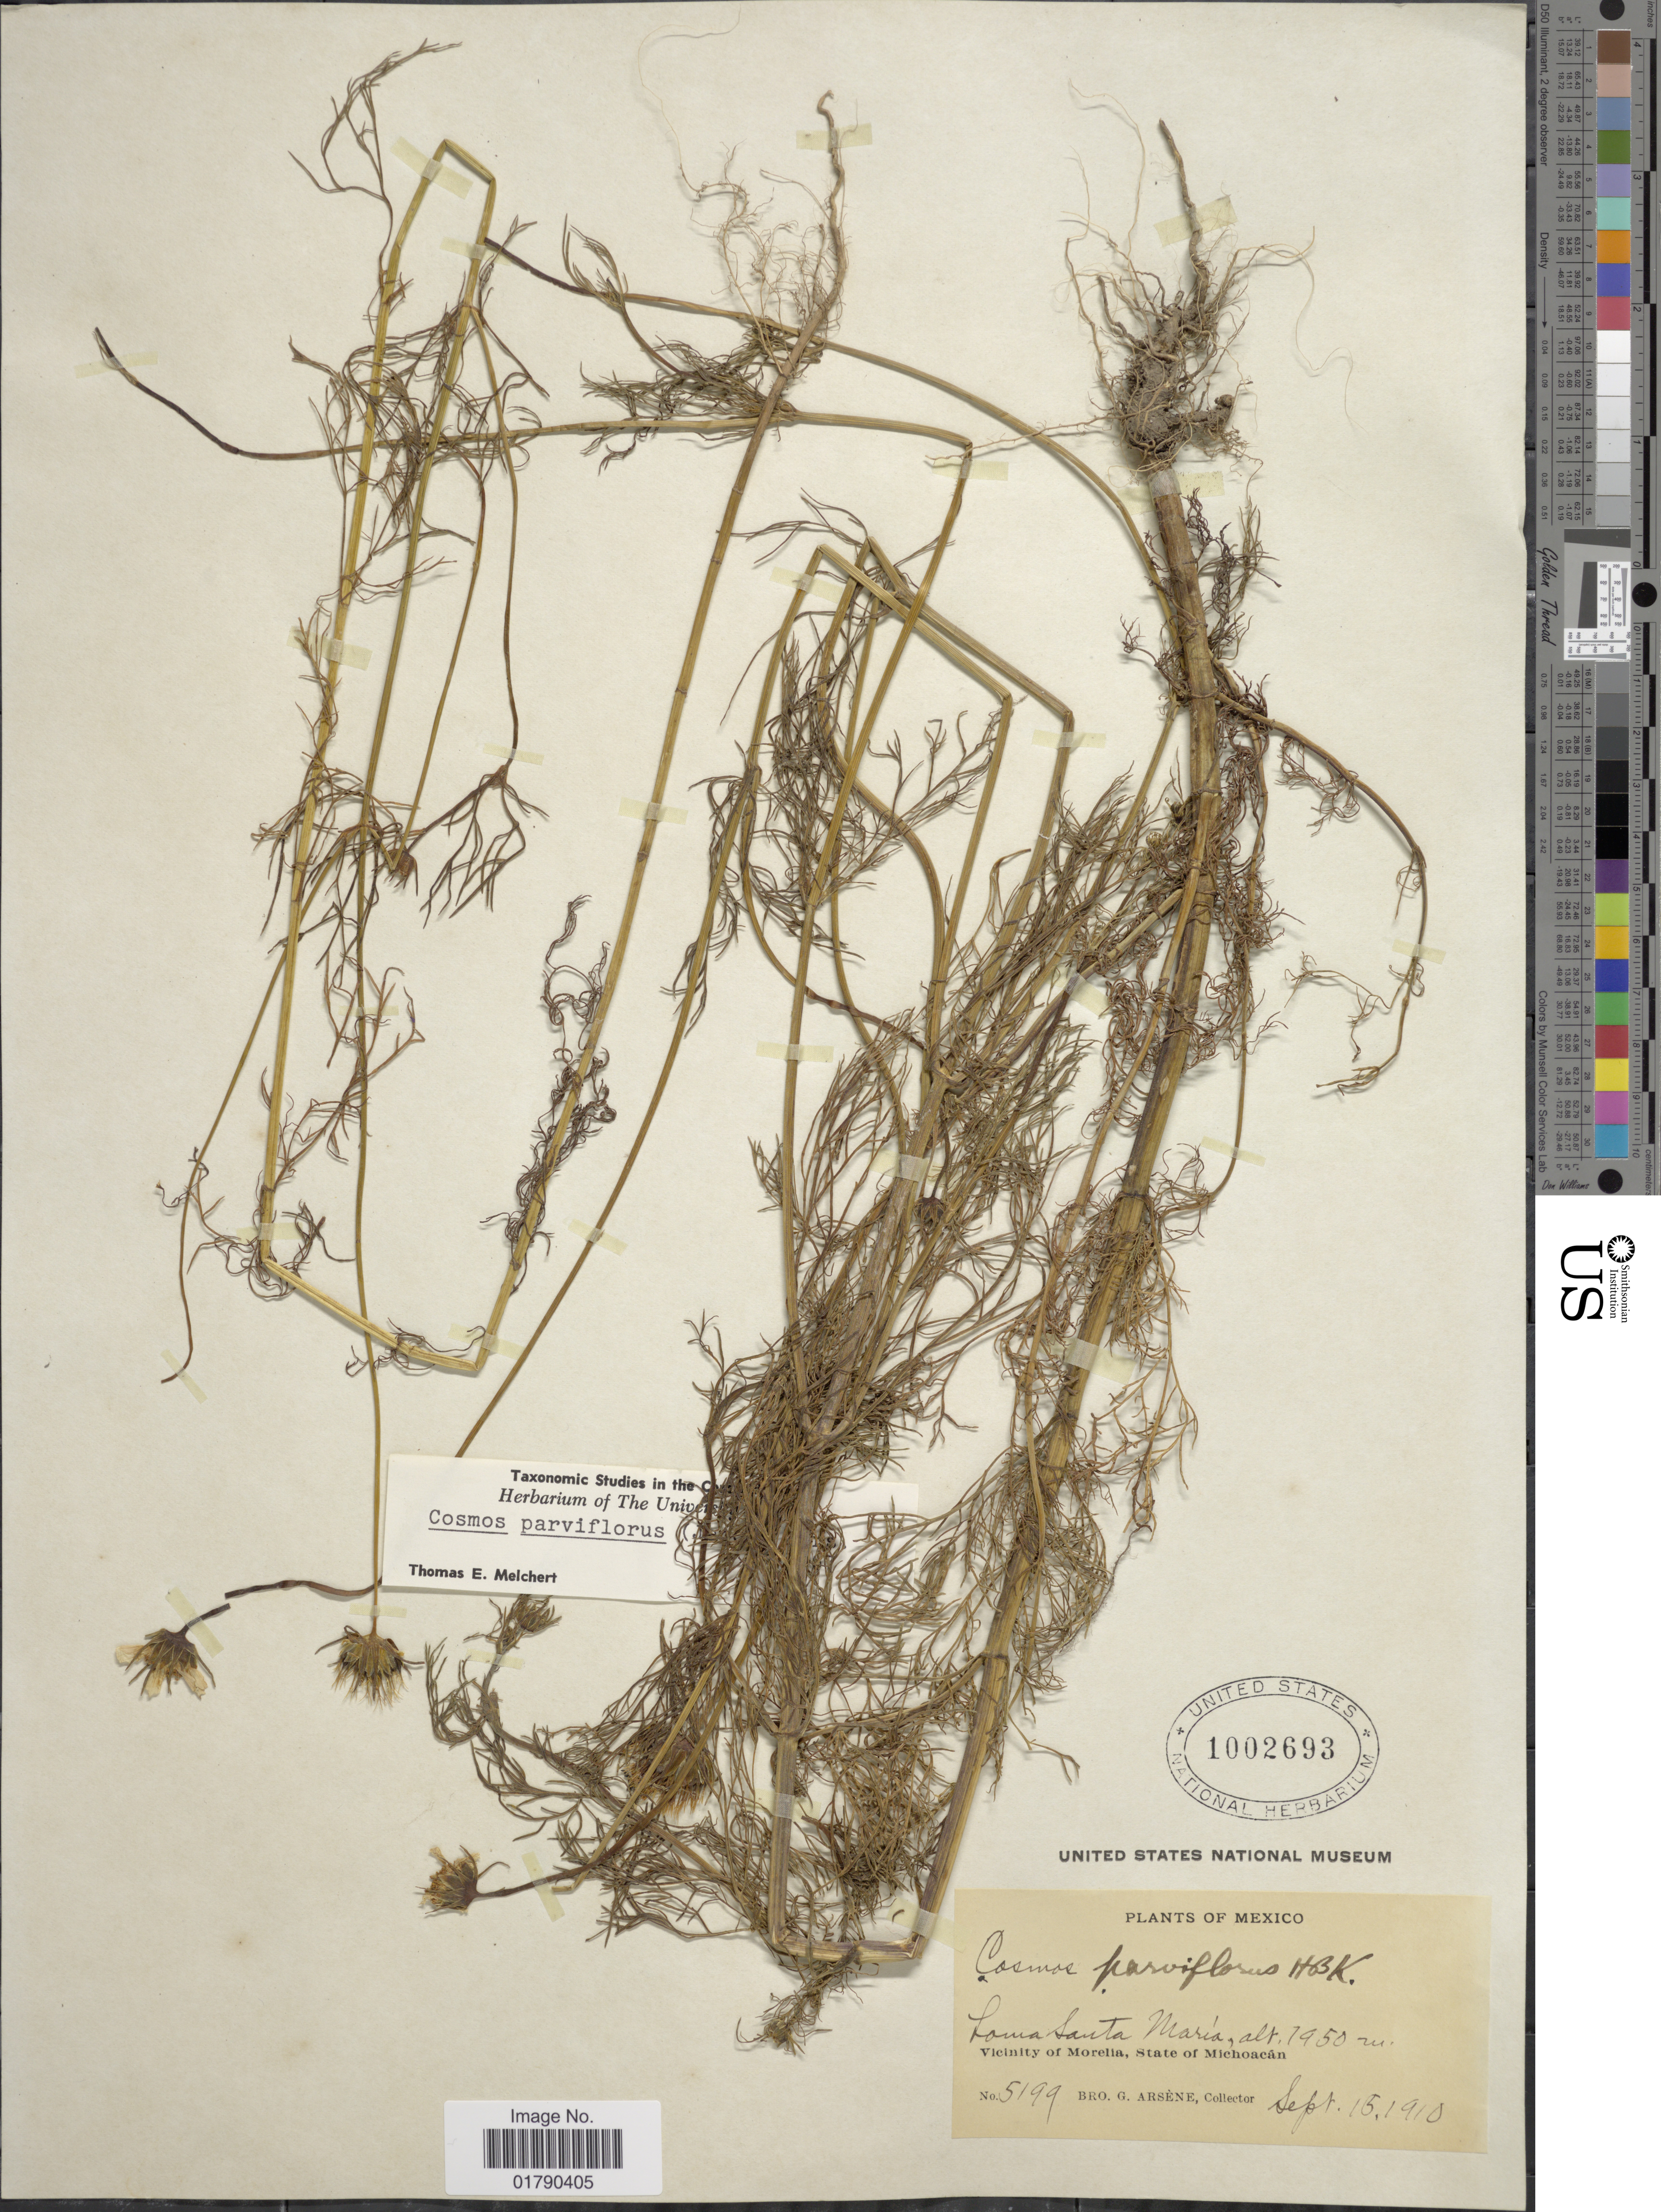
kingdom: Plantae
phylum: Tracheophyta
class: Magnoliopsida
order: Asterales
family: Asteraceae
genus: Cosmos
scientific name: Cosmos parviflorus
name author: (Jacq.) Pers.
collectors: Bro. G. Arsène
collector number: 5199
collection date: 1910-09-15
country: Mexico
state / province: Michoacán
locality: Loma Santa Maria, Vicinity of Morelia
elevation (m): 1950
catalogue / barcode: US 1002693